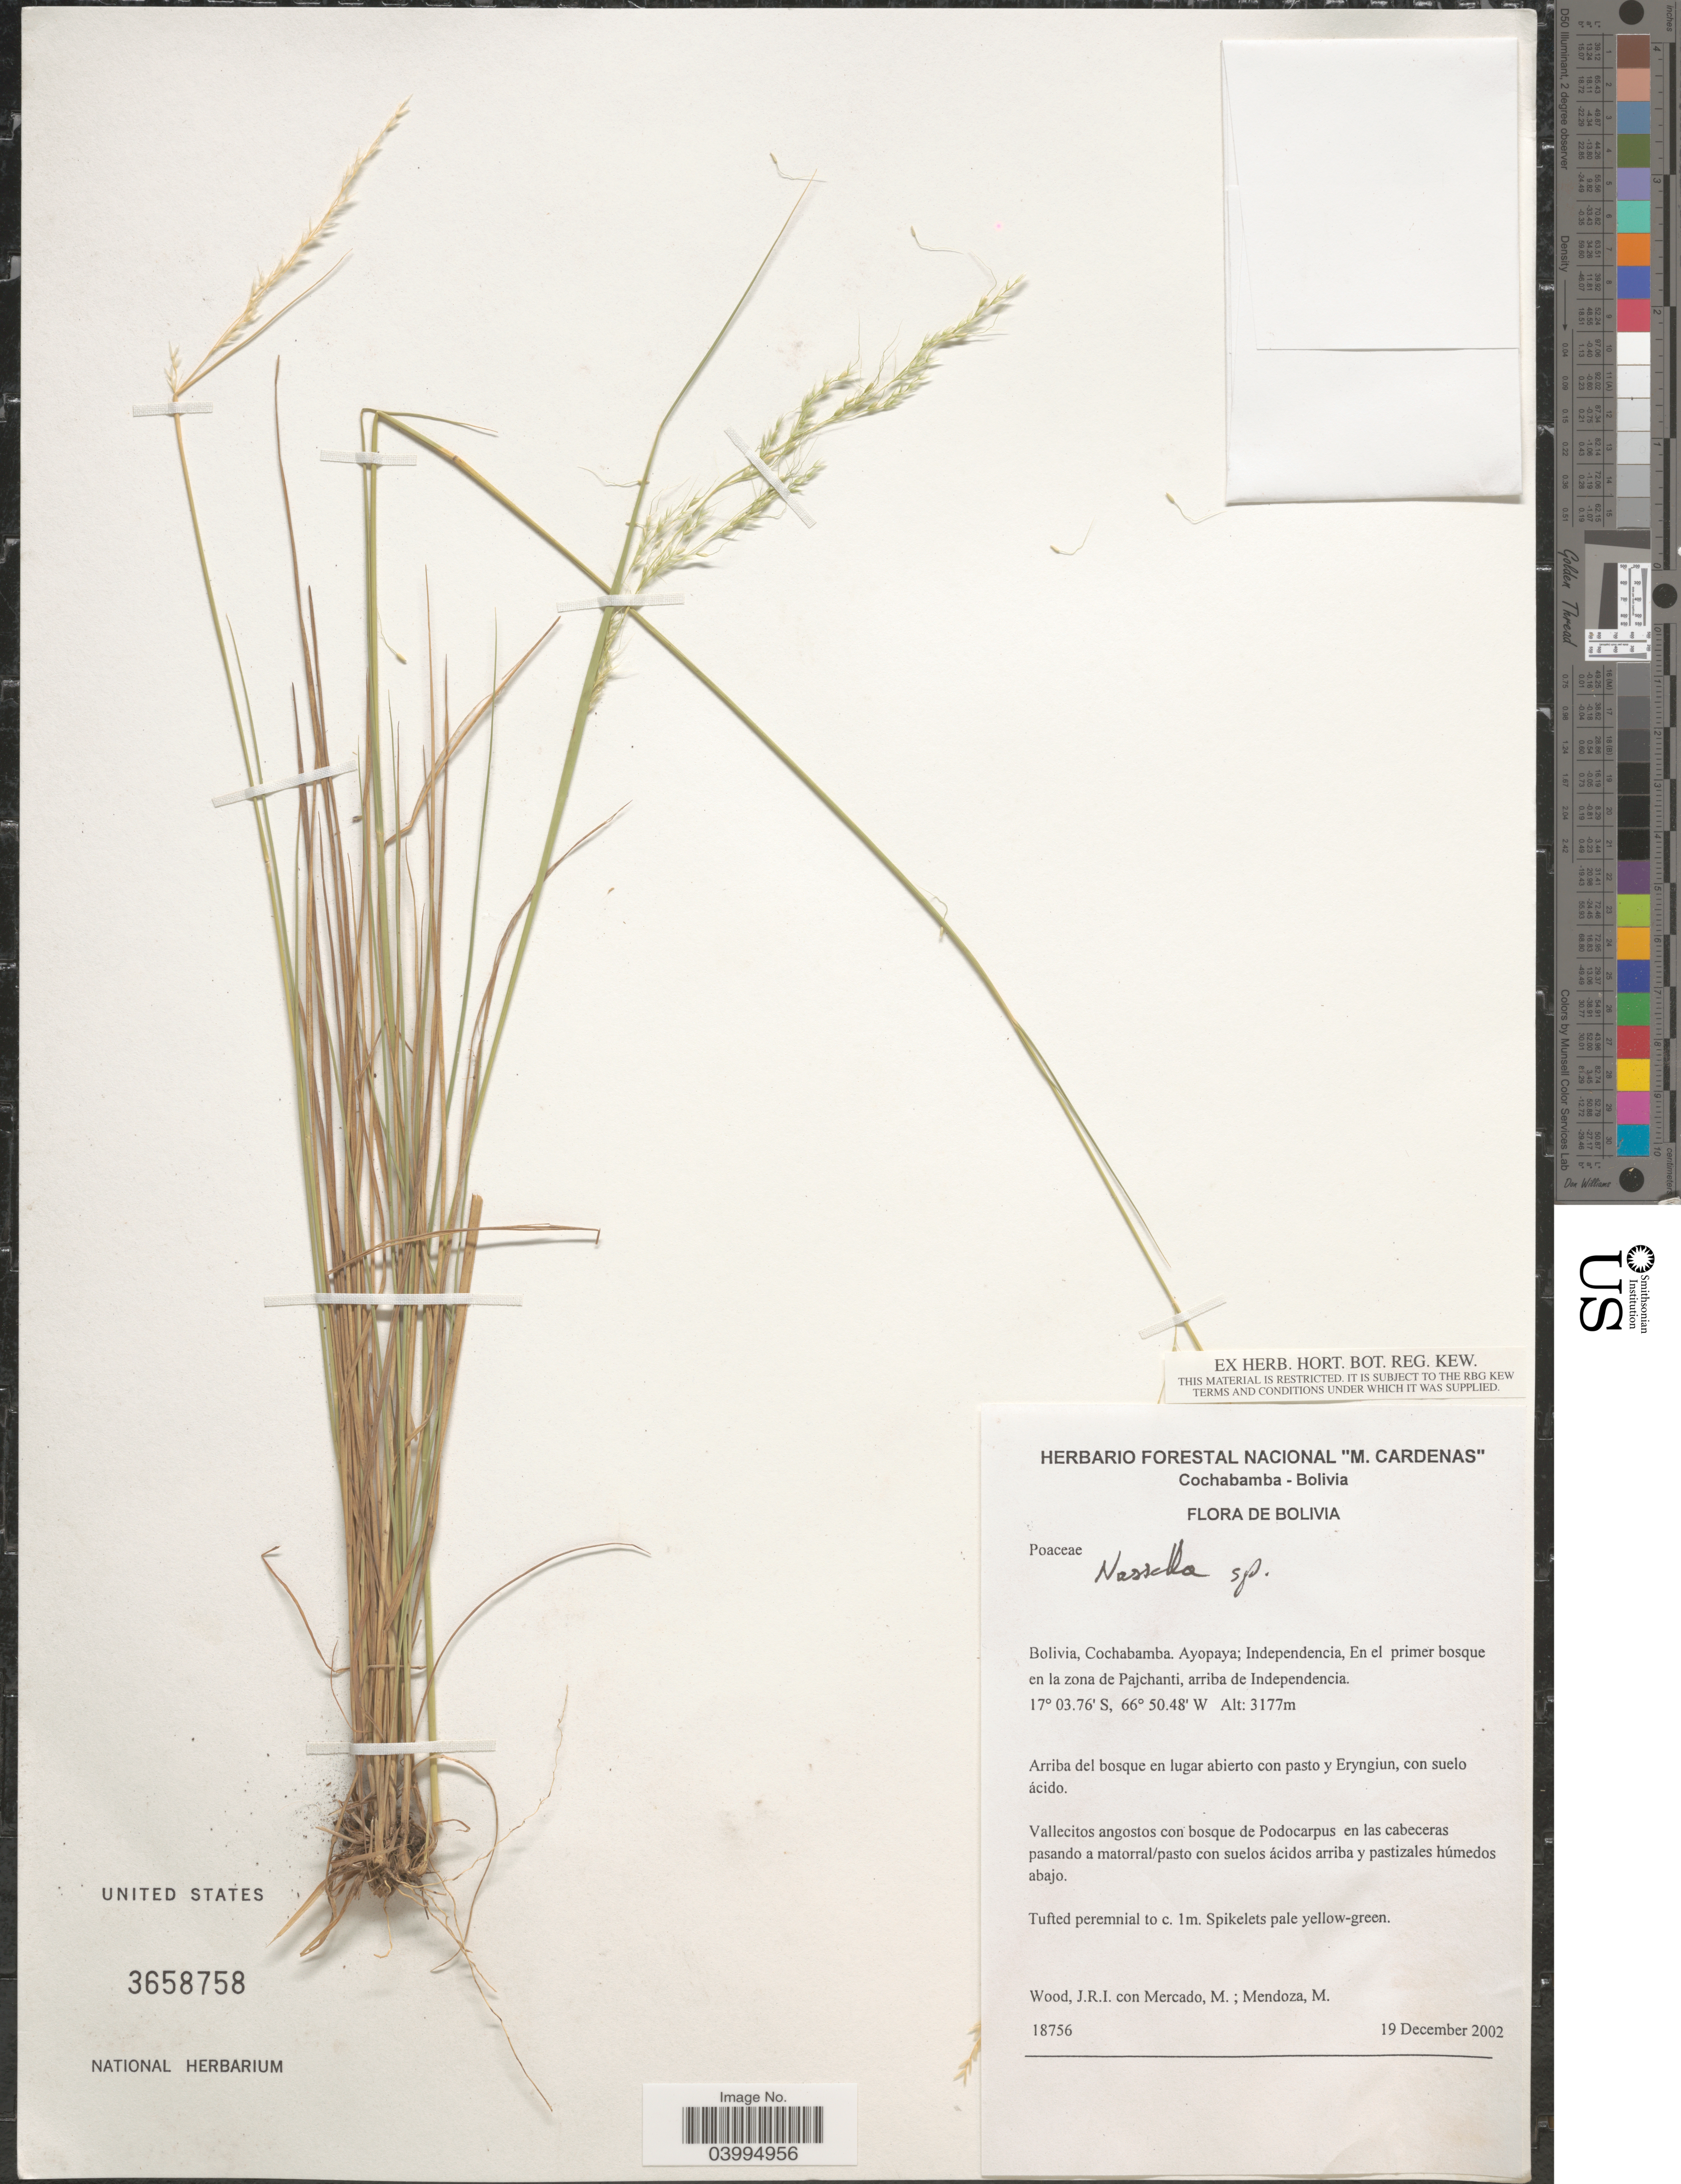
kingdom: Plantae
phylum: Tracheophyta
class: Liliopsida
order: Poales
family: Poaceae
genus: Stipa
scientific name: Stipa sp.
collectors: J. R. I. Wood, M. Mercado & M. Mendoza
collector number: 18756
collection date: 2002-12-19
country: Bolivia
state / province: Cochabamba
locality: Ayopaya; Independencia, En el primer bosque en la zona de Pajchanti, arriba de Independencia.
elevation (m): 3177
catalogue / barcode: US 3658758